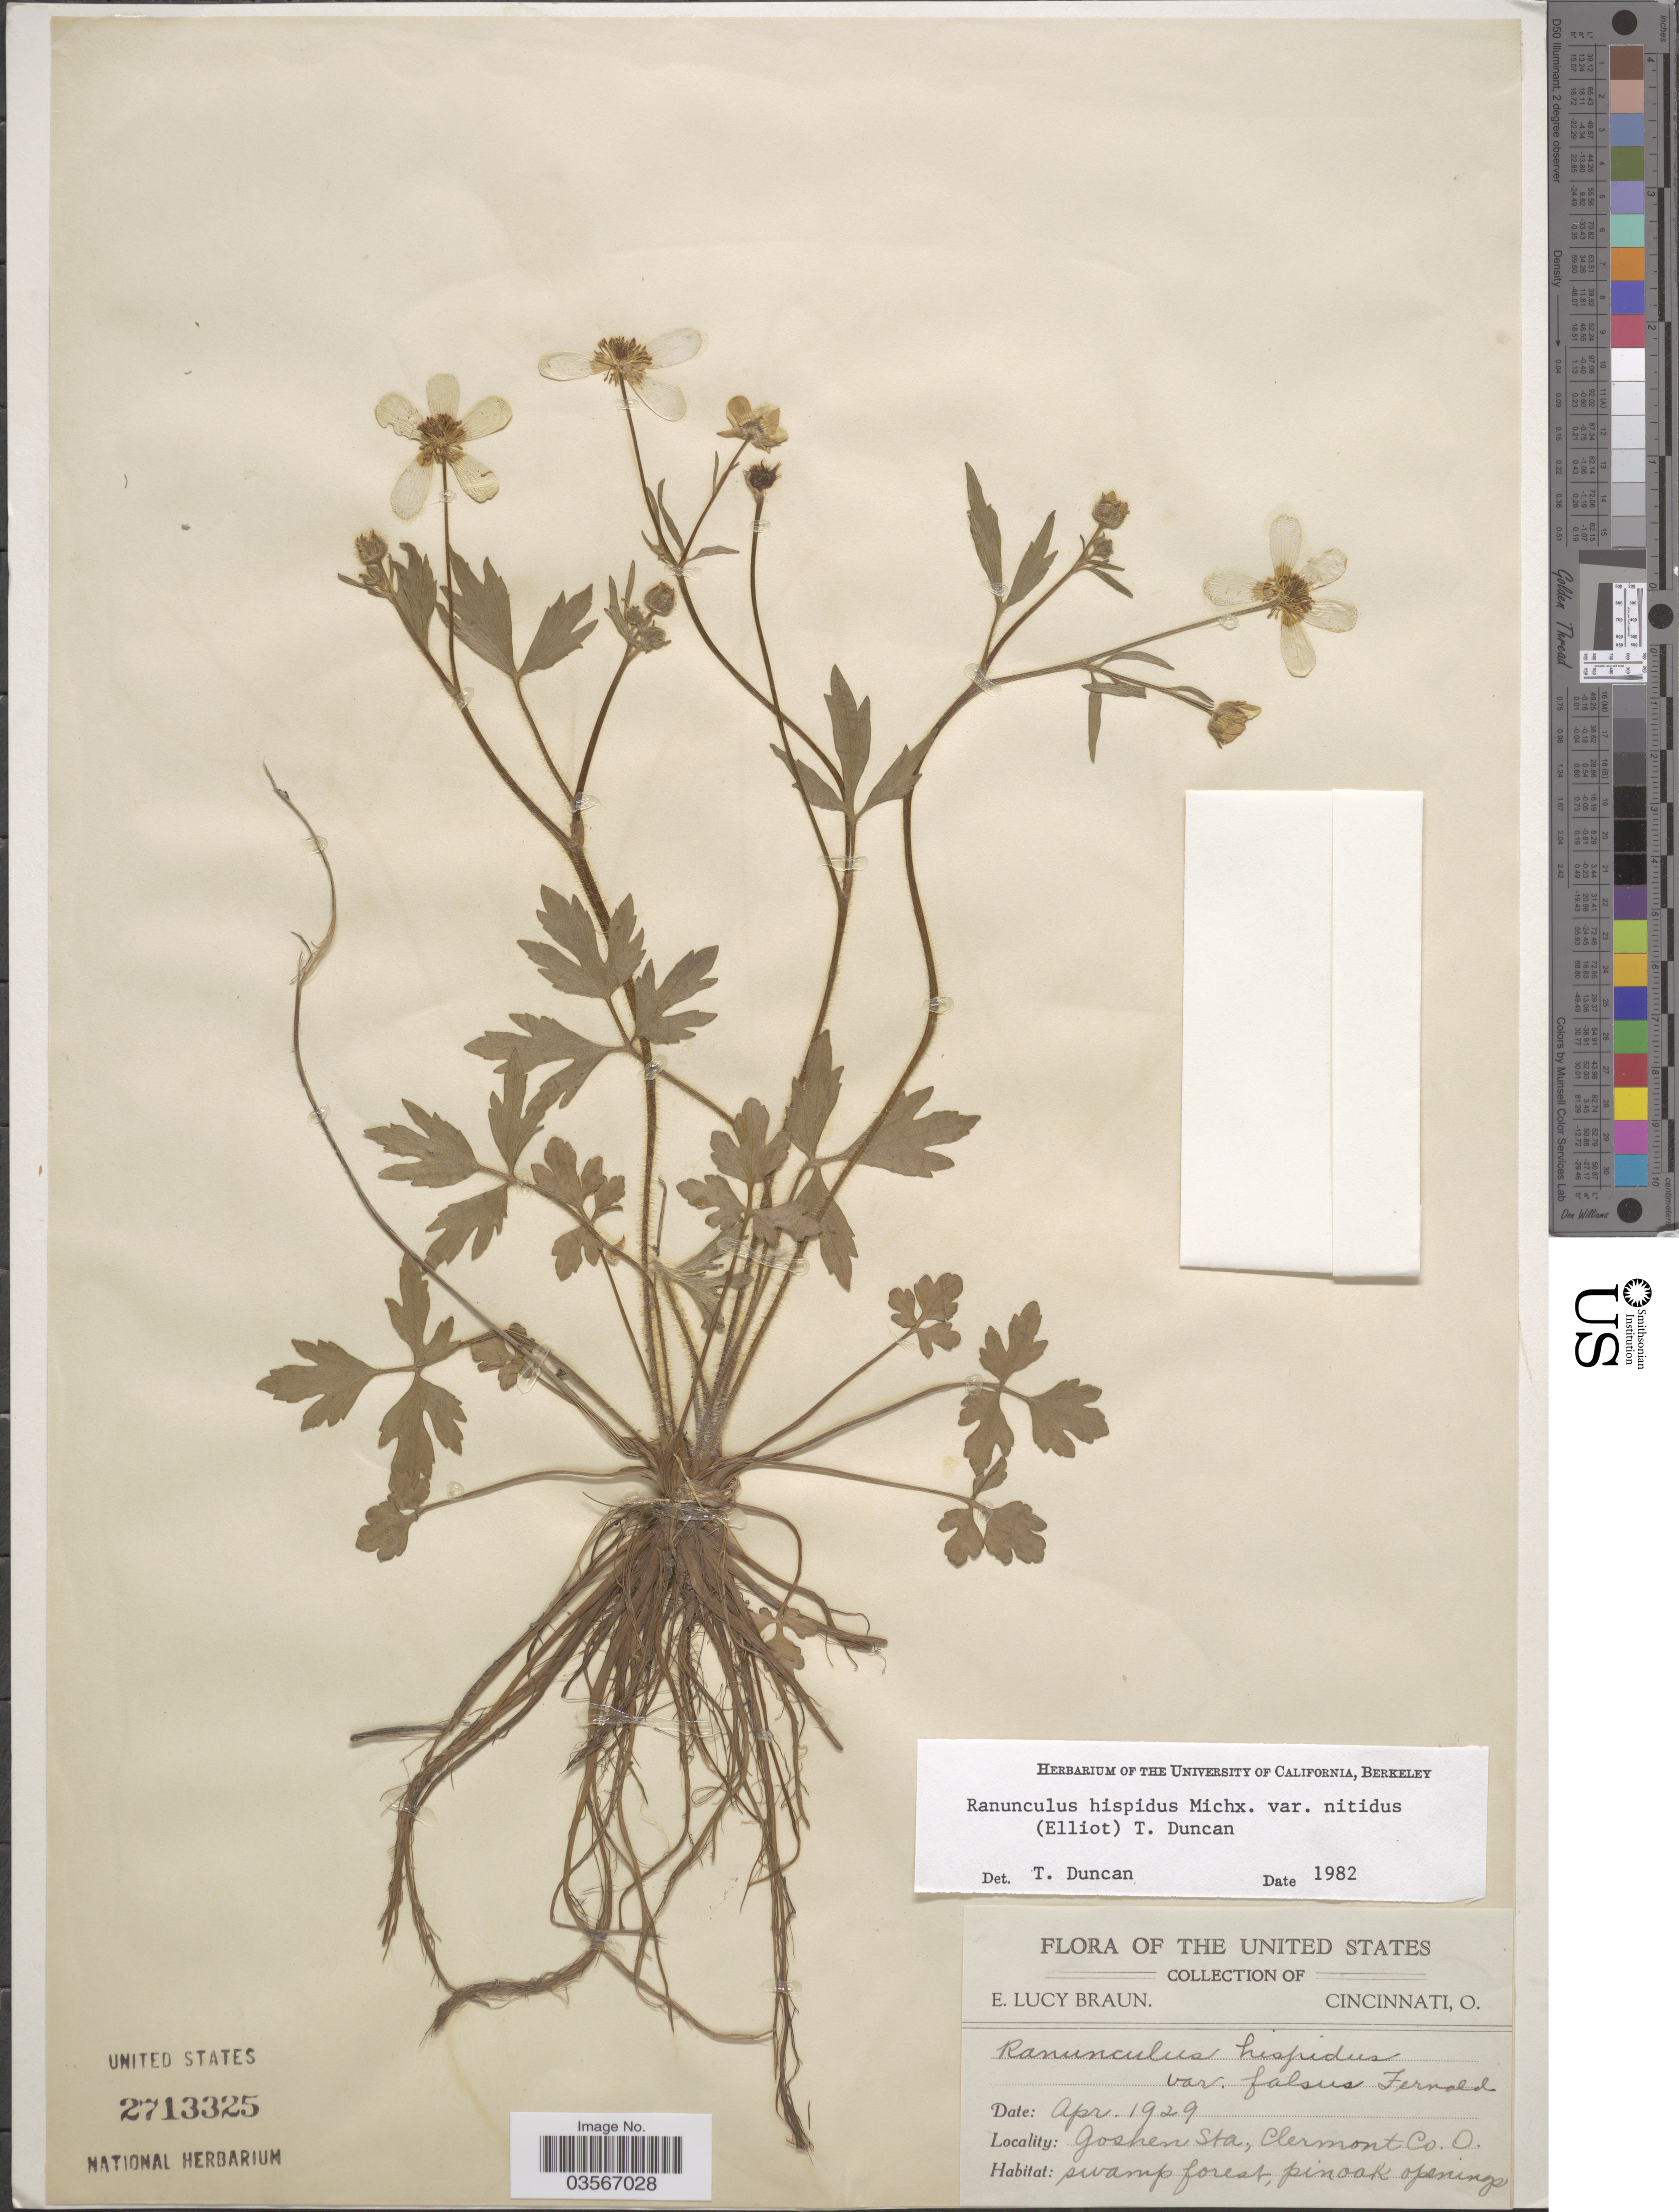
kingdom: Plantae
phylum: Tracheophyta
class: Magnoliopsida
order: Ranunculales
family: Ranunculaceae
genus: Ranunculus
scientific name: Ranunculus hispidus var. nitidus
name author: (Chapm.) T. Duncan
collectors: E. L. Braun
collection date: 1929-04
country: United States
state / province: Ohio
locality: Goshen Sta., Clermont Co.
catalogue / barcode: US 2713325